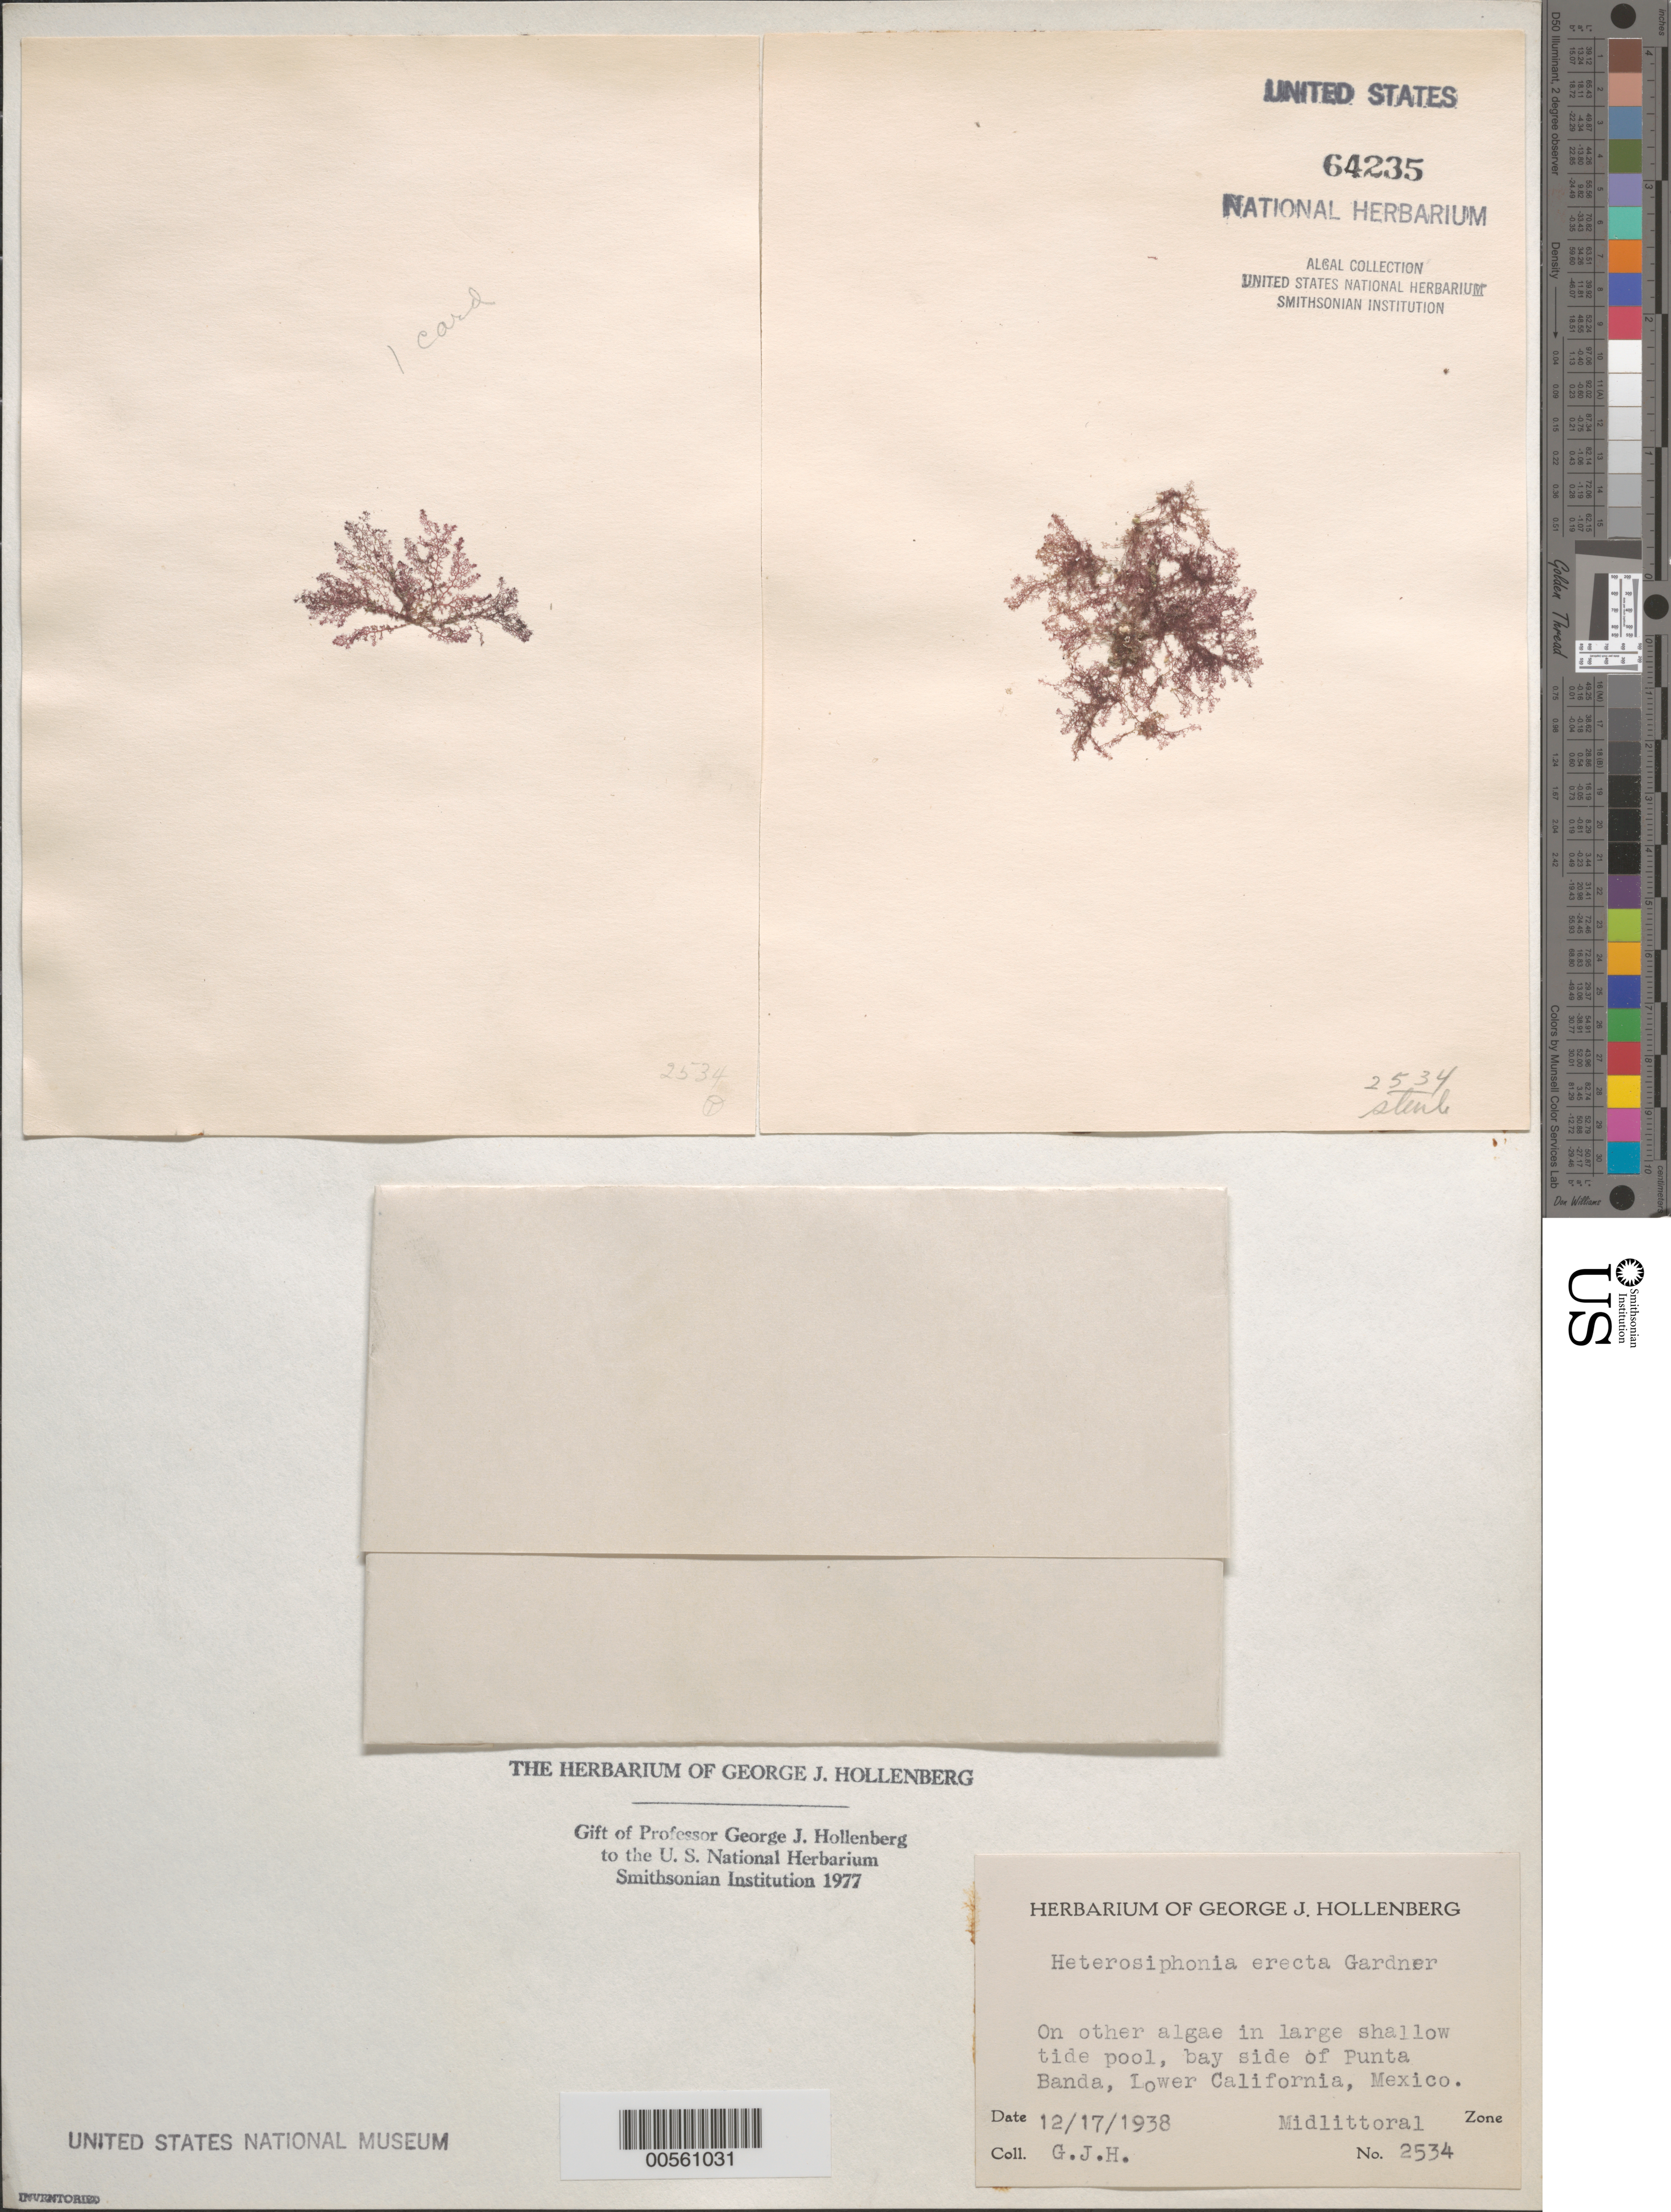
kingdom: Plantae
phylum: Rhodophyta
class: Florideophyceae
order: Ceramiales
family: Dasyaceae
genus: Heterosiphonia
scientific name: Heterosiphonia erecta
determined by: Hollenberg, George J.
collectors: G. Hollenberg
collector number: GJH 2534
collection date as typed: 17 Dec 1938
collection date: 1938-12-17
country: Mexico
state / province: Baja California Norte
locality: Bay side of Punta Banda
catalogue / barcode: US 64235